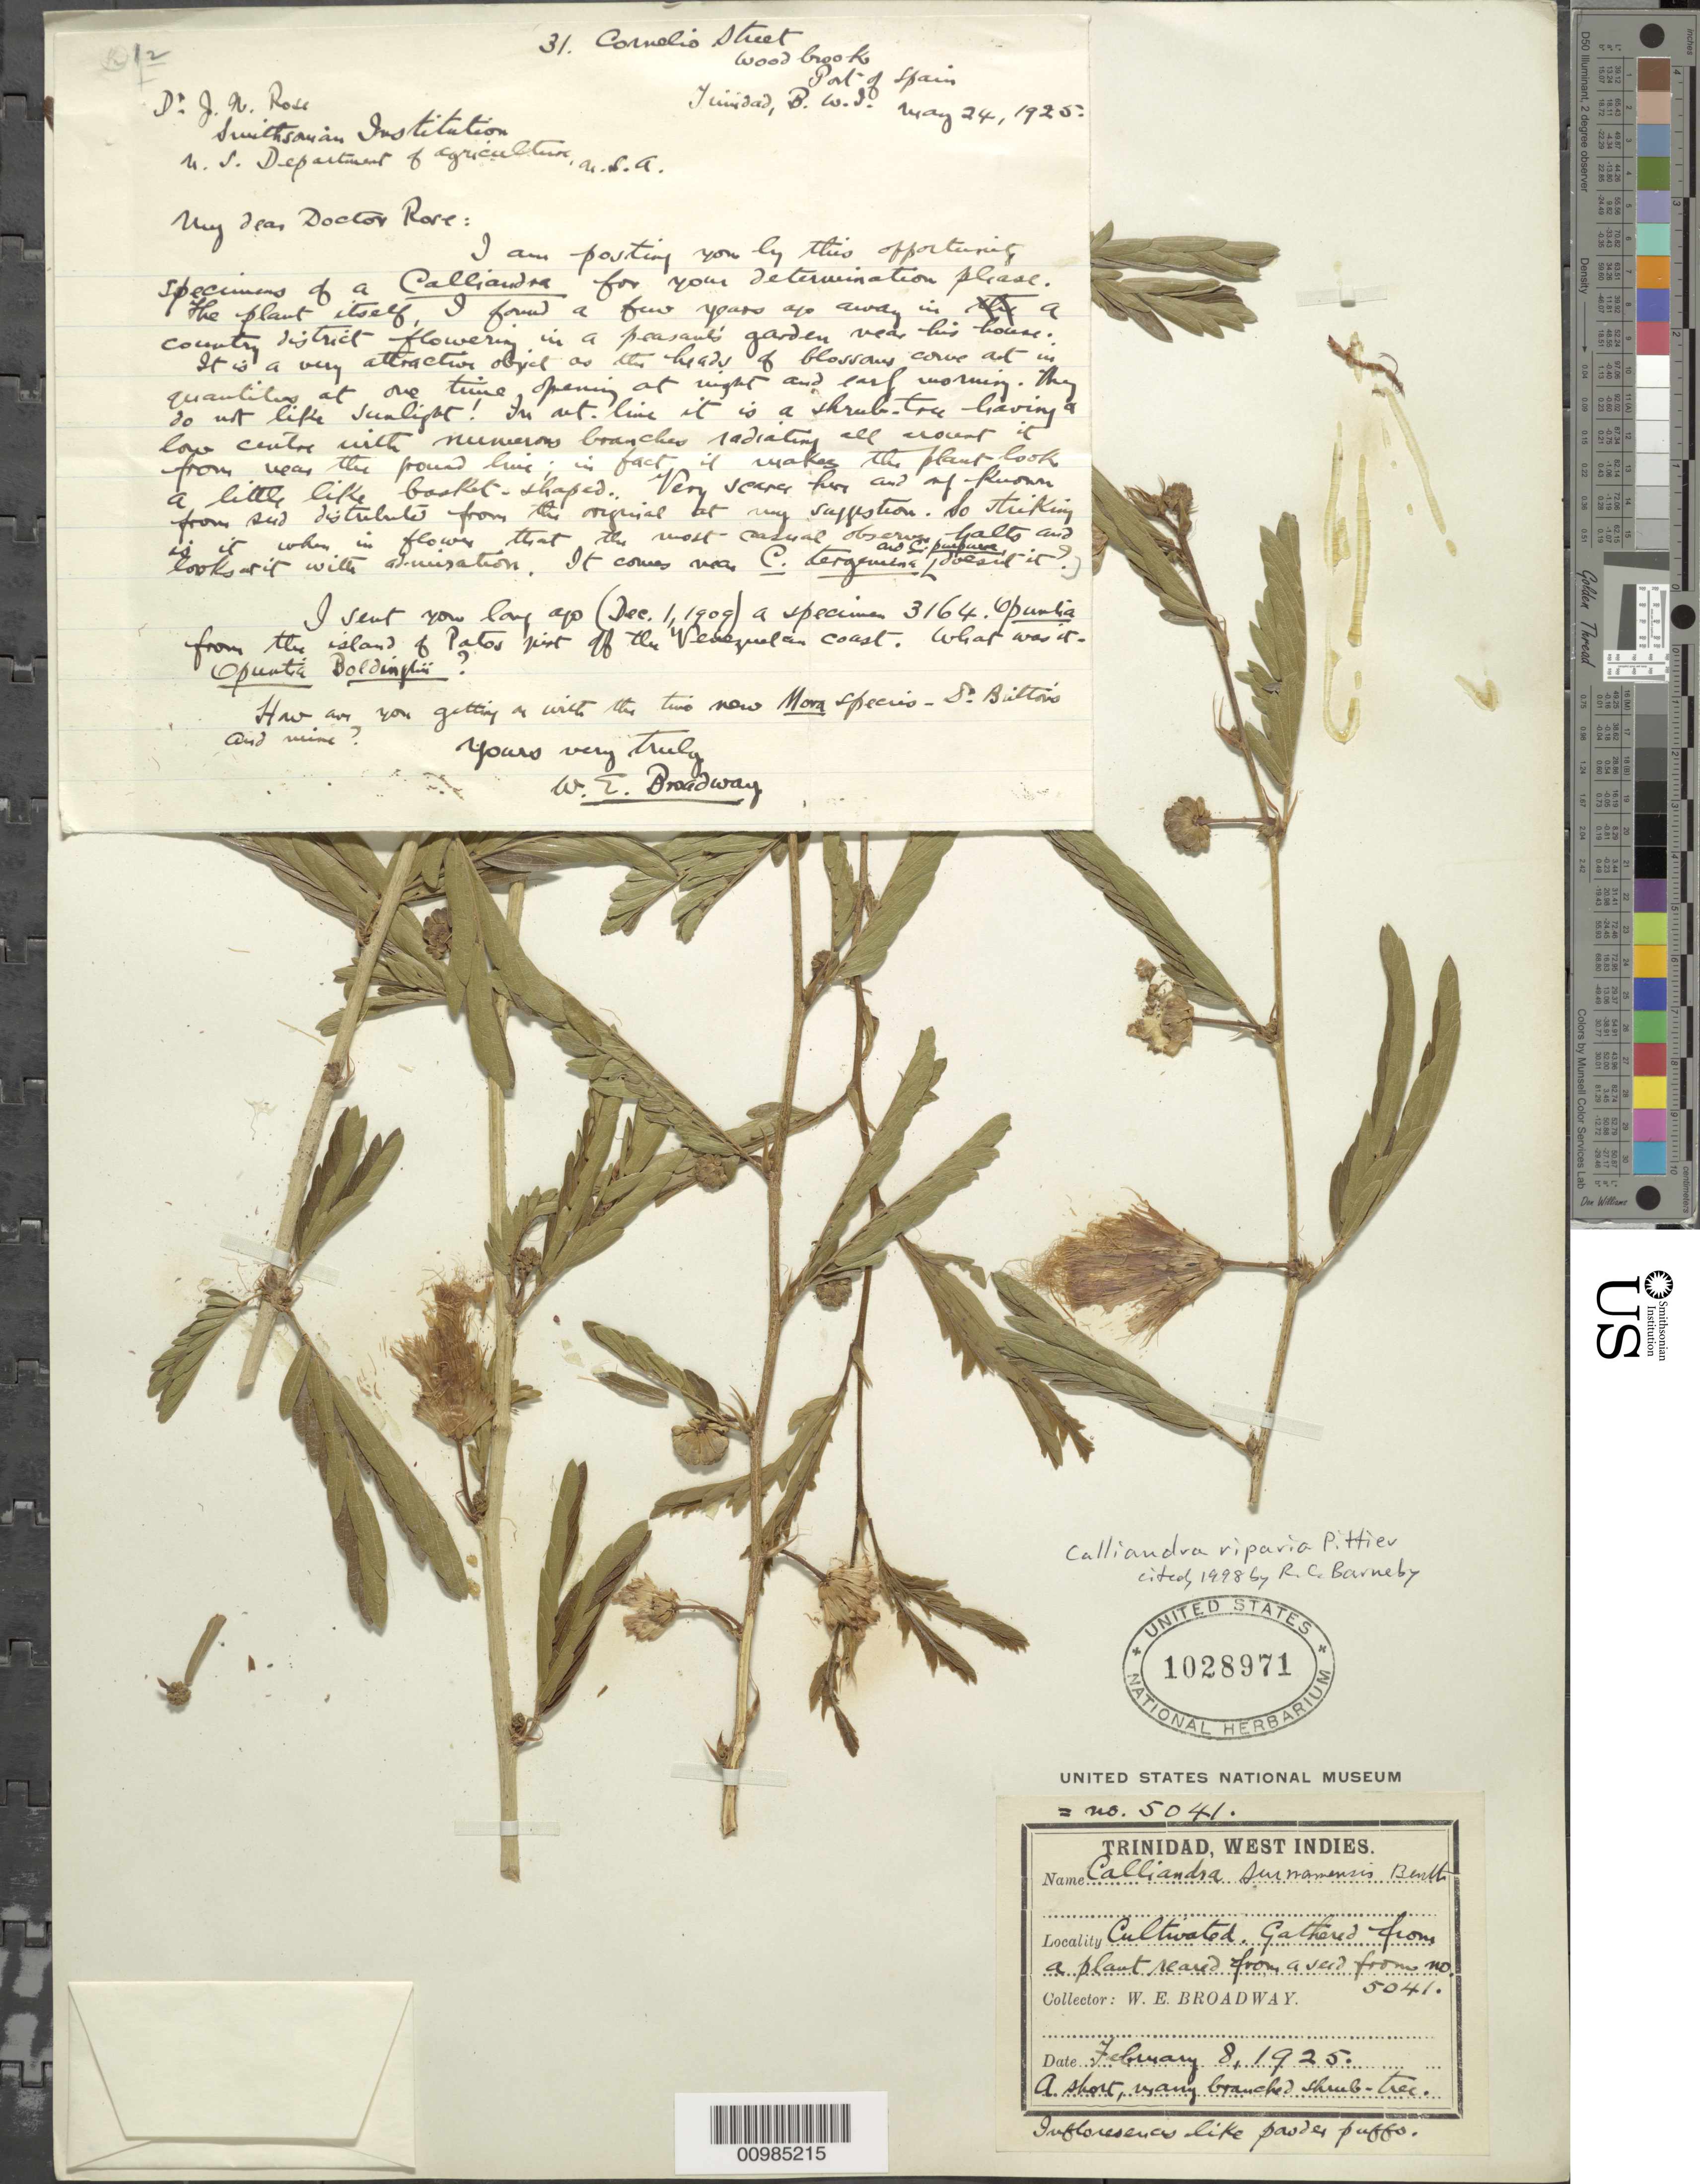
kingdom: Plantae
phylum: Tracheophyta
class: Magnoliopsida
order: Fabales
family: Fabaceae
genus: Calliandra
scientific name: Calliandra riparia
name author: Pittier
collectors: W. E. Broadway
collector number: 5041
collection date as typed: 08 Feb 1925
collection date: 1925-02-08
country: Trinidad and Tobago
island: Trinidad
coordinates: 0 N, 0 E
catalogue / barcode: US 1028971